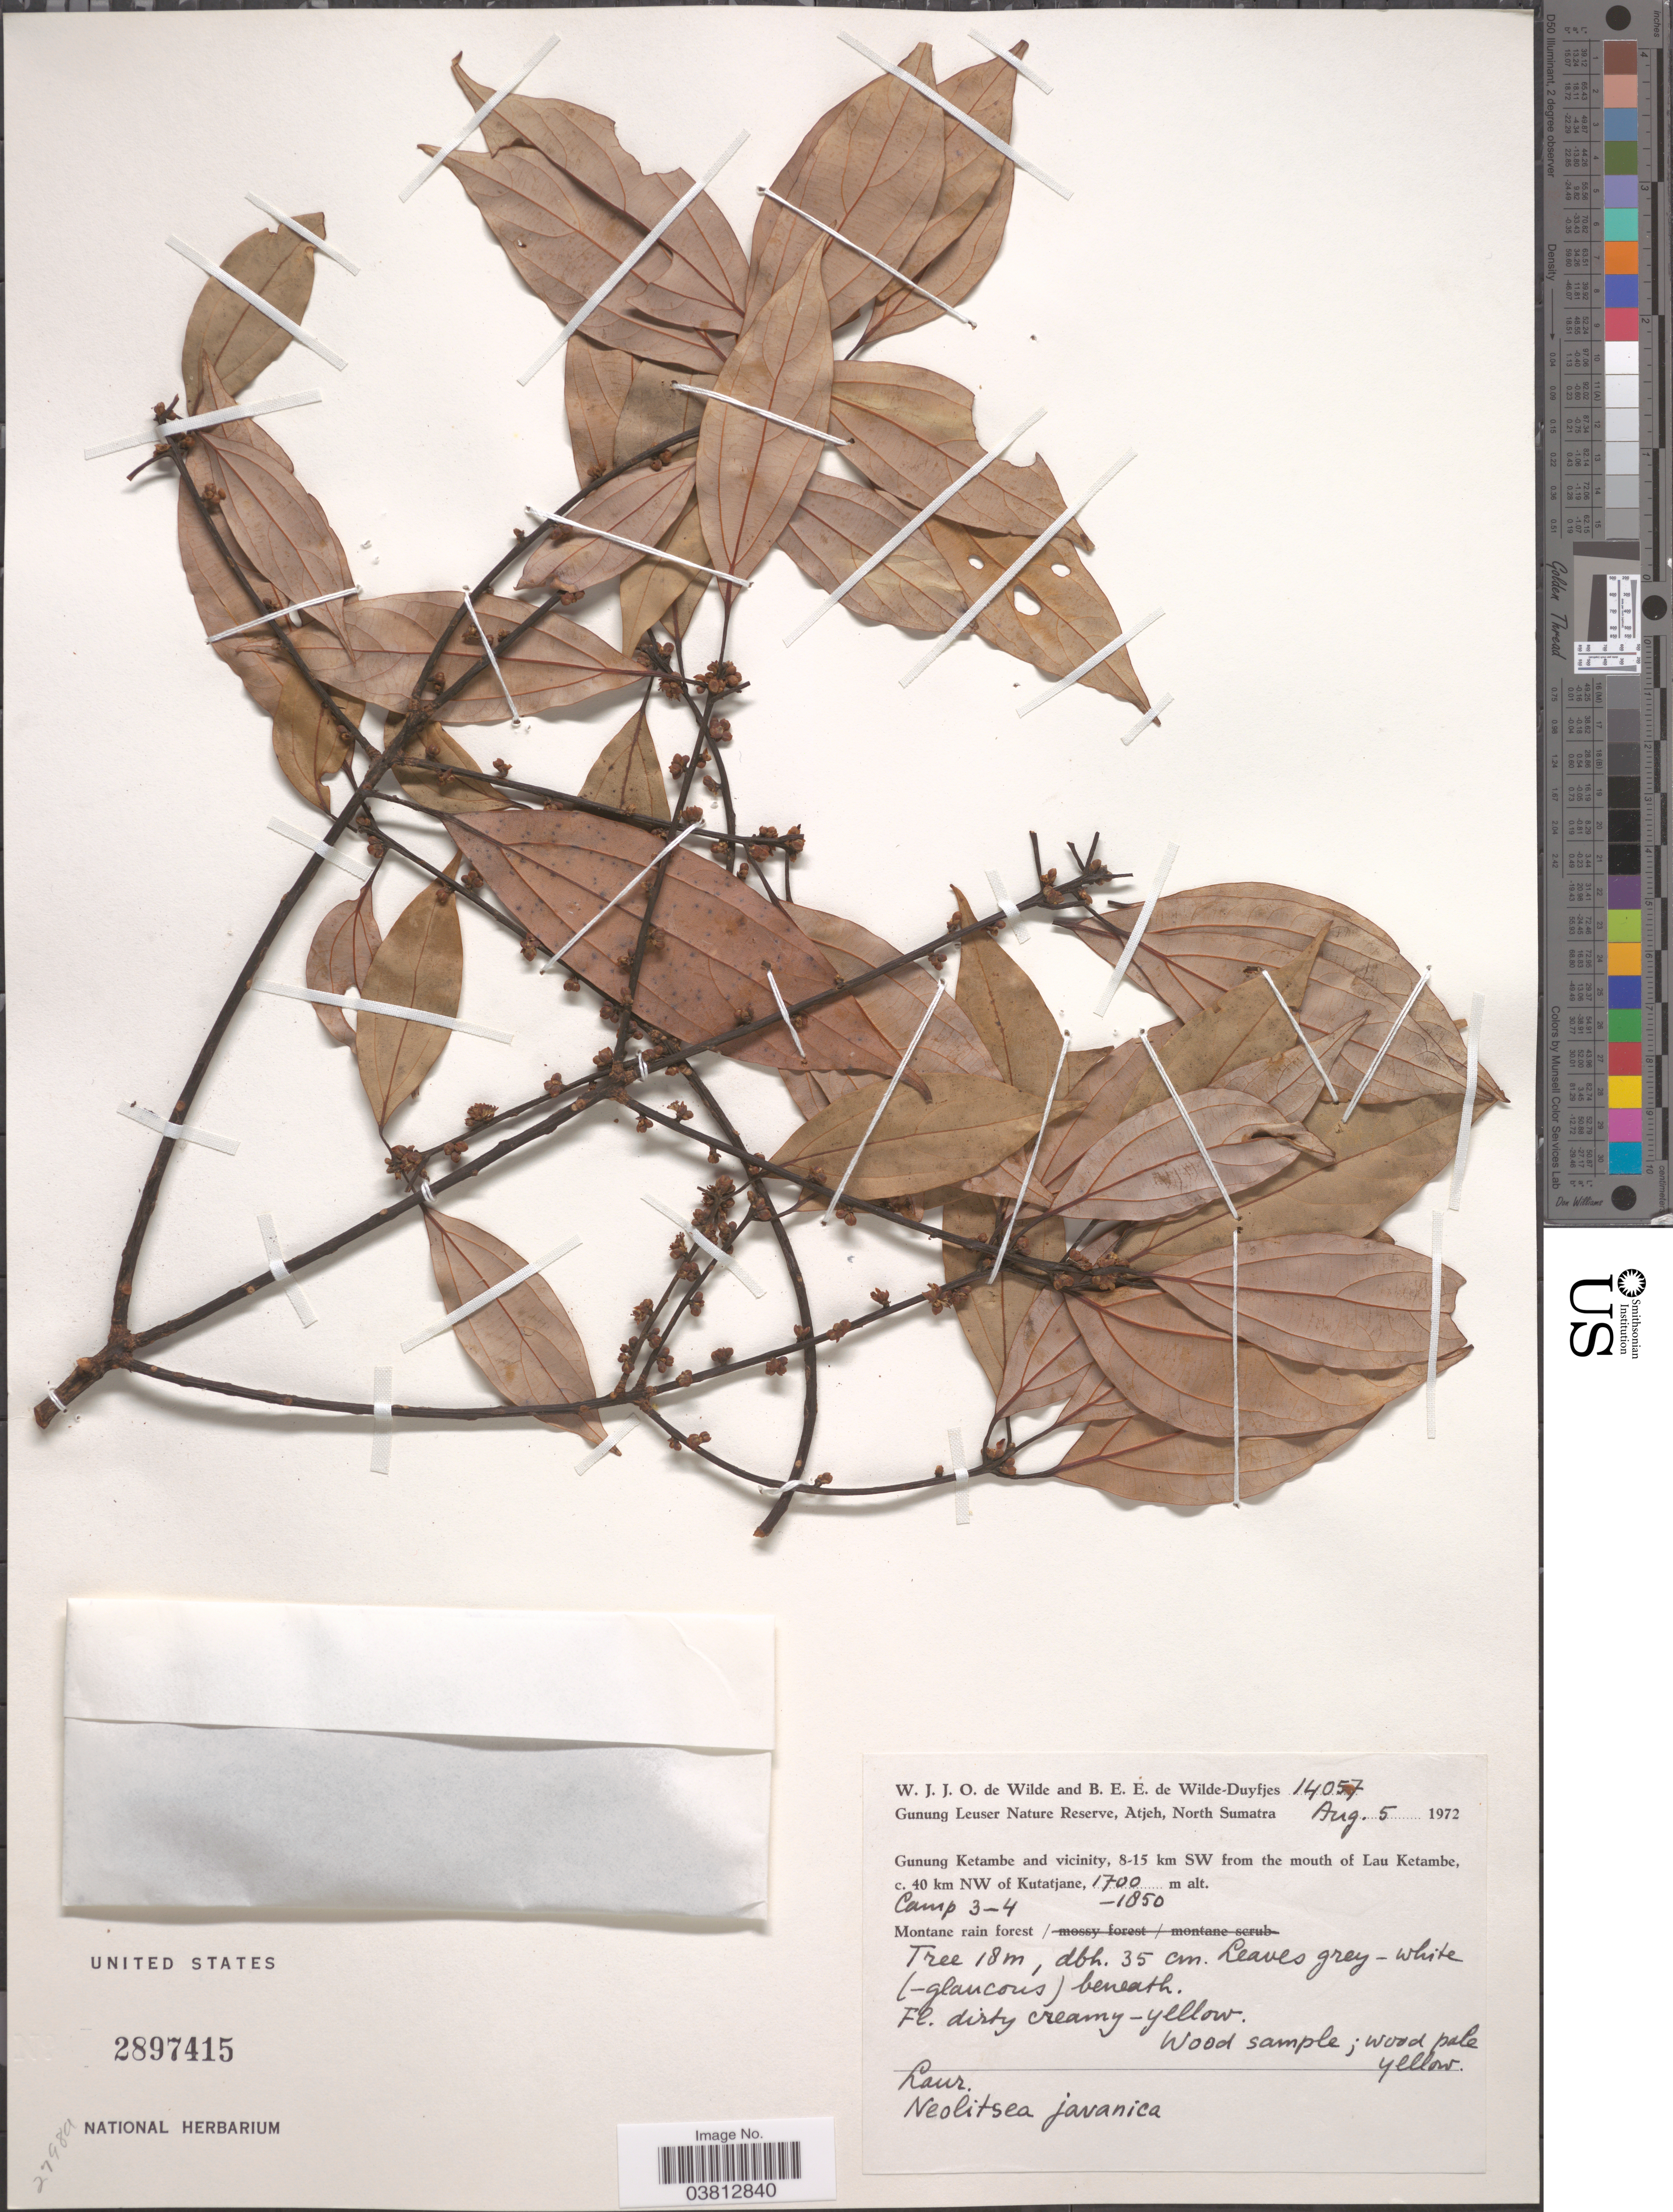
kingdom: Plantae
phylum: Tracheophyta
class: Magnoliopsida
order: Laurales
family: Lauraceae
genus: Neolitsea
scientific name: Neolitsea javanica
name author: (Blume) Backer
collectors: W. J. de Wilde & B. E. de Wilde-Duyfjes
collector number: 14057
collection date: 1972-08-05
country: Indonesia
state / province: Sumatra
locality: Gunung Leuser Nature Reserve, Atjeh, North Sumatra. Gunung Ketambe and vicinity, 8-15 km SW from the mouth of Lau Ketambe, c. 40 km NW of Kutatjane. Camp 3-4.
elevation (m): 1700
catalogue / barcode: US 2897415